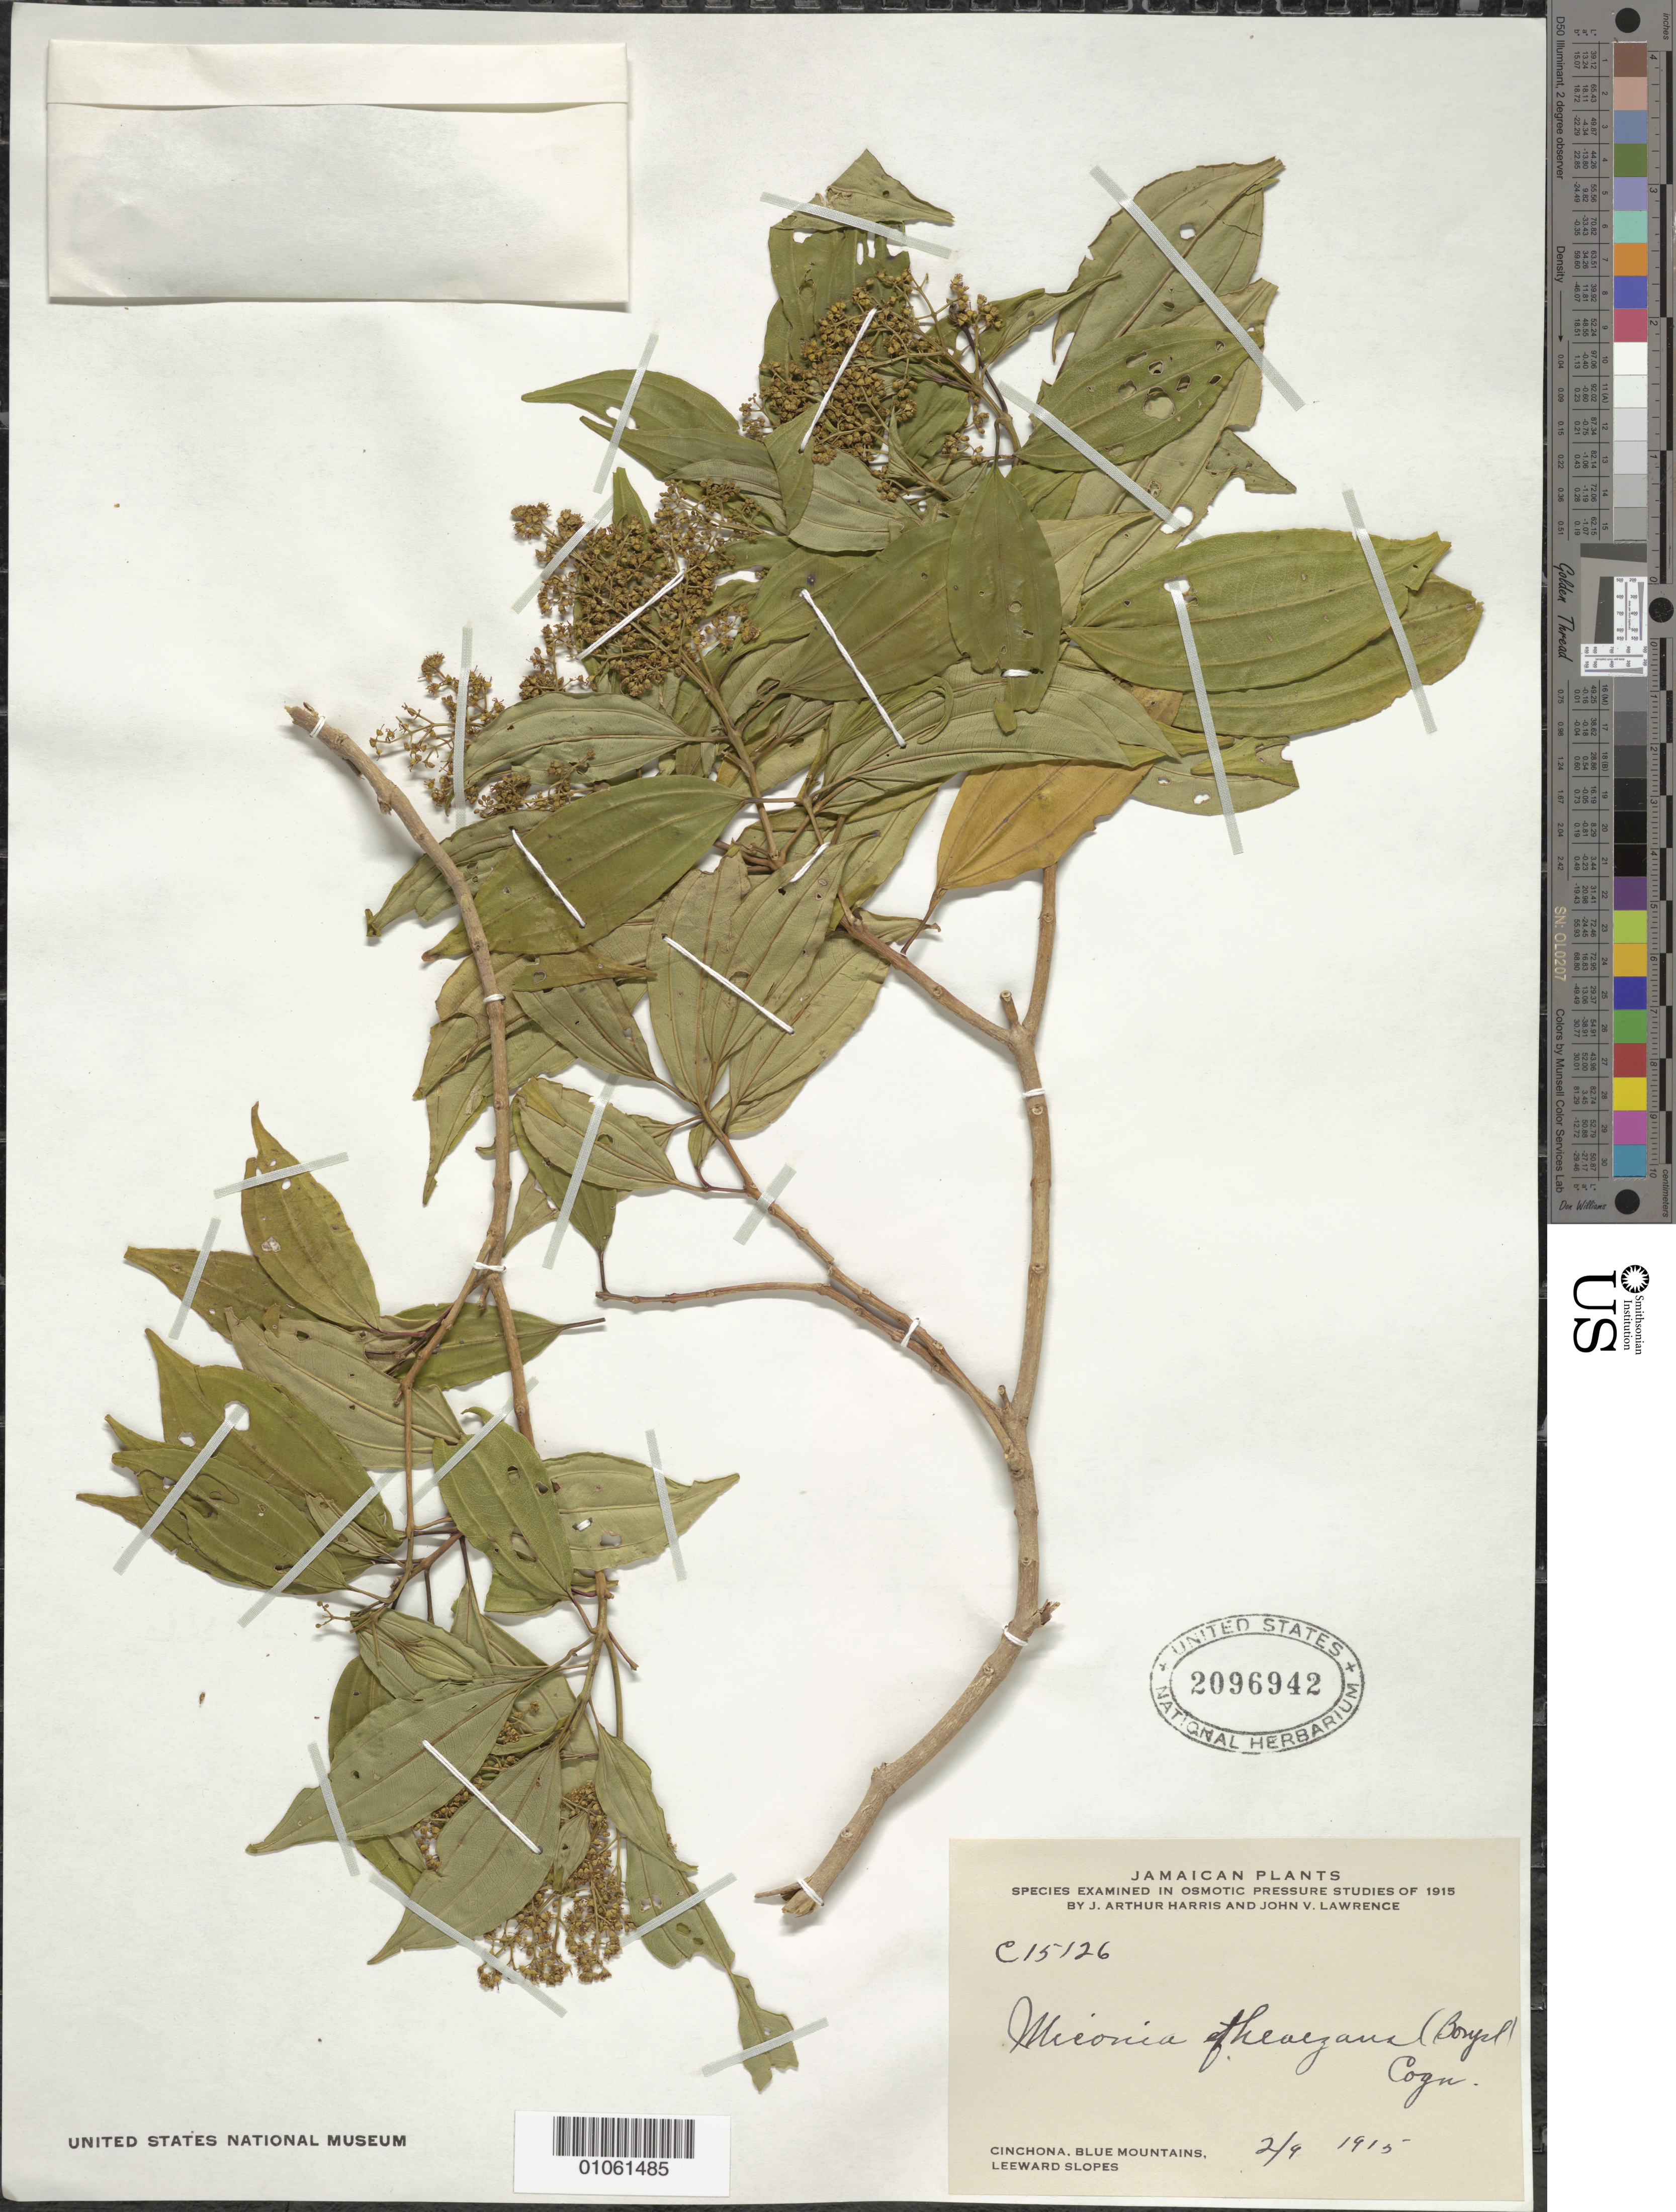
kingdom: Plantae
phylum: Tracheophyta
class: Magnoliopsida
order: Myrtales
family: Melastomataceae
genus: Miconia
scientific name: Miconia theizans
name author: (Bonpl.) Cogn.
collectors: J. A. Harris & J. Lawrence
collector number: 15126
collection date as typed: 09 Feb 1915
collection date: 1915-02-09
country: Jamaica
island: Jamaica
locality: Cinchona, Blue Mountains, leeward slopes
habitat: Leeward slopes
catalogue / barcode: US 2096942